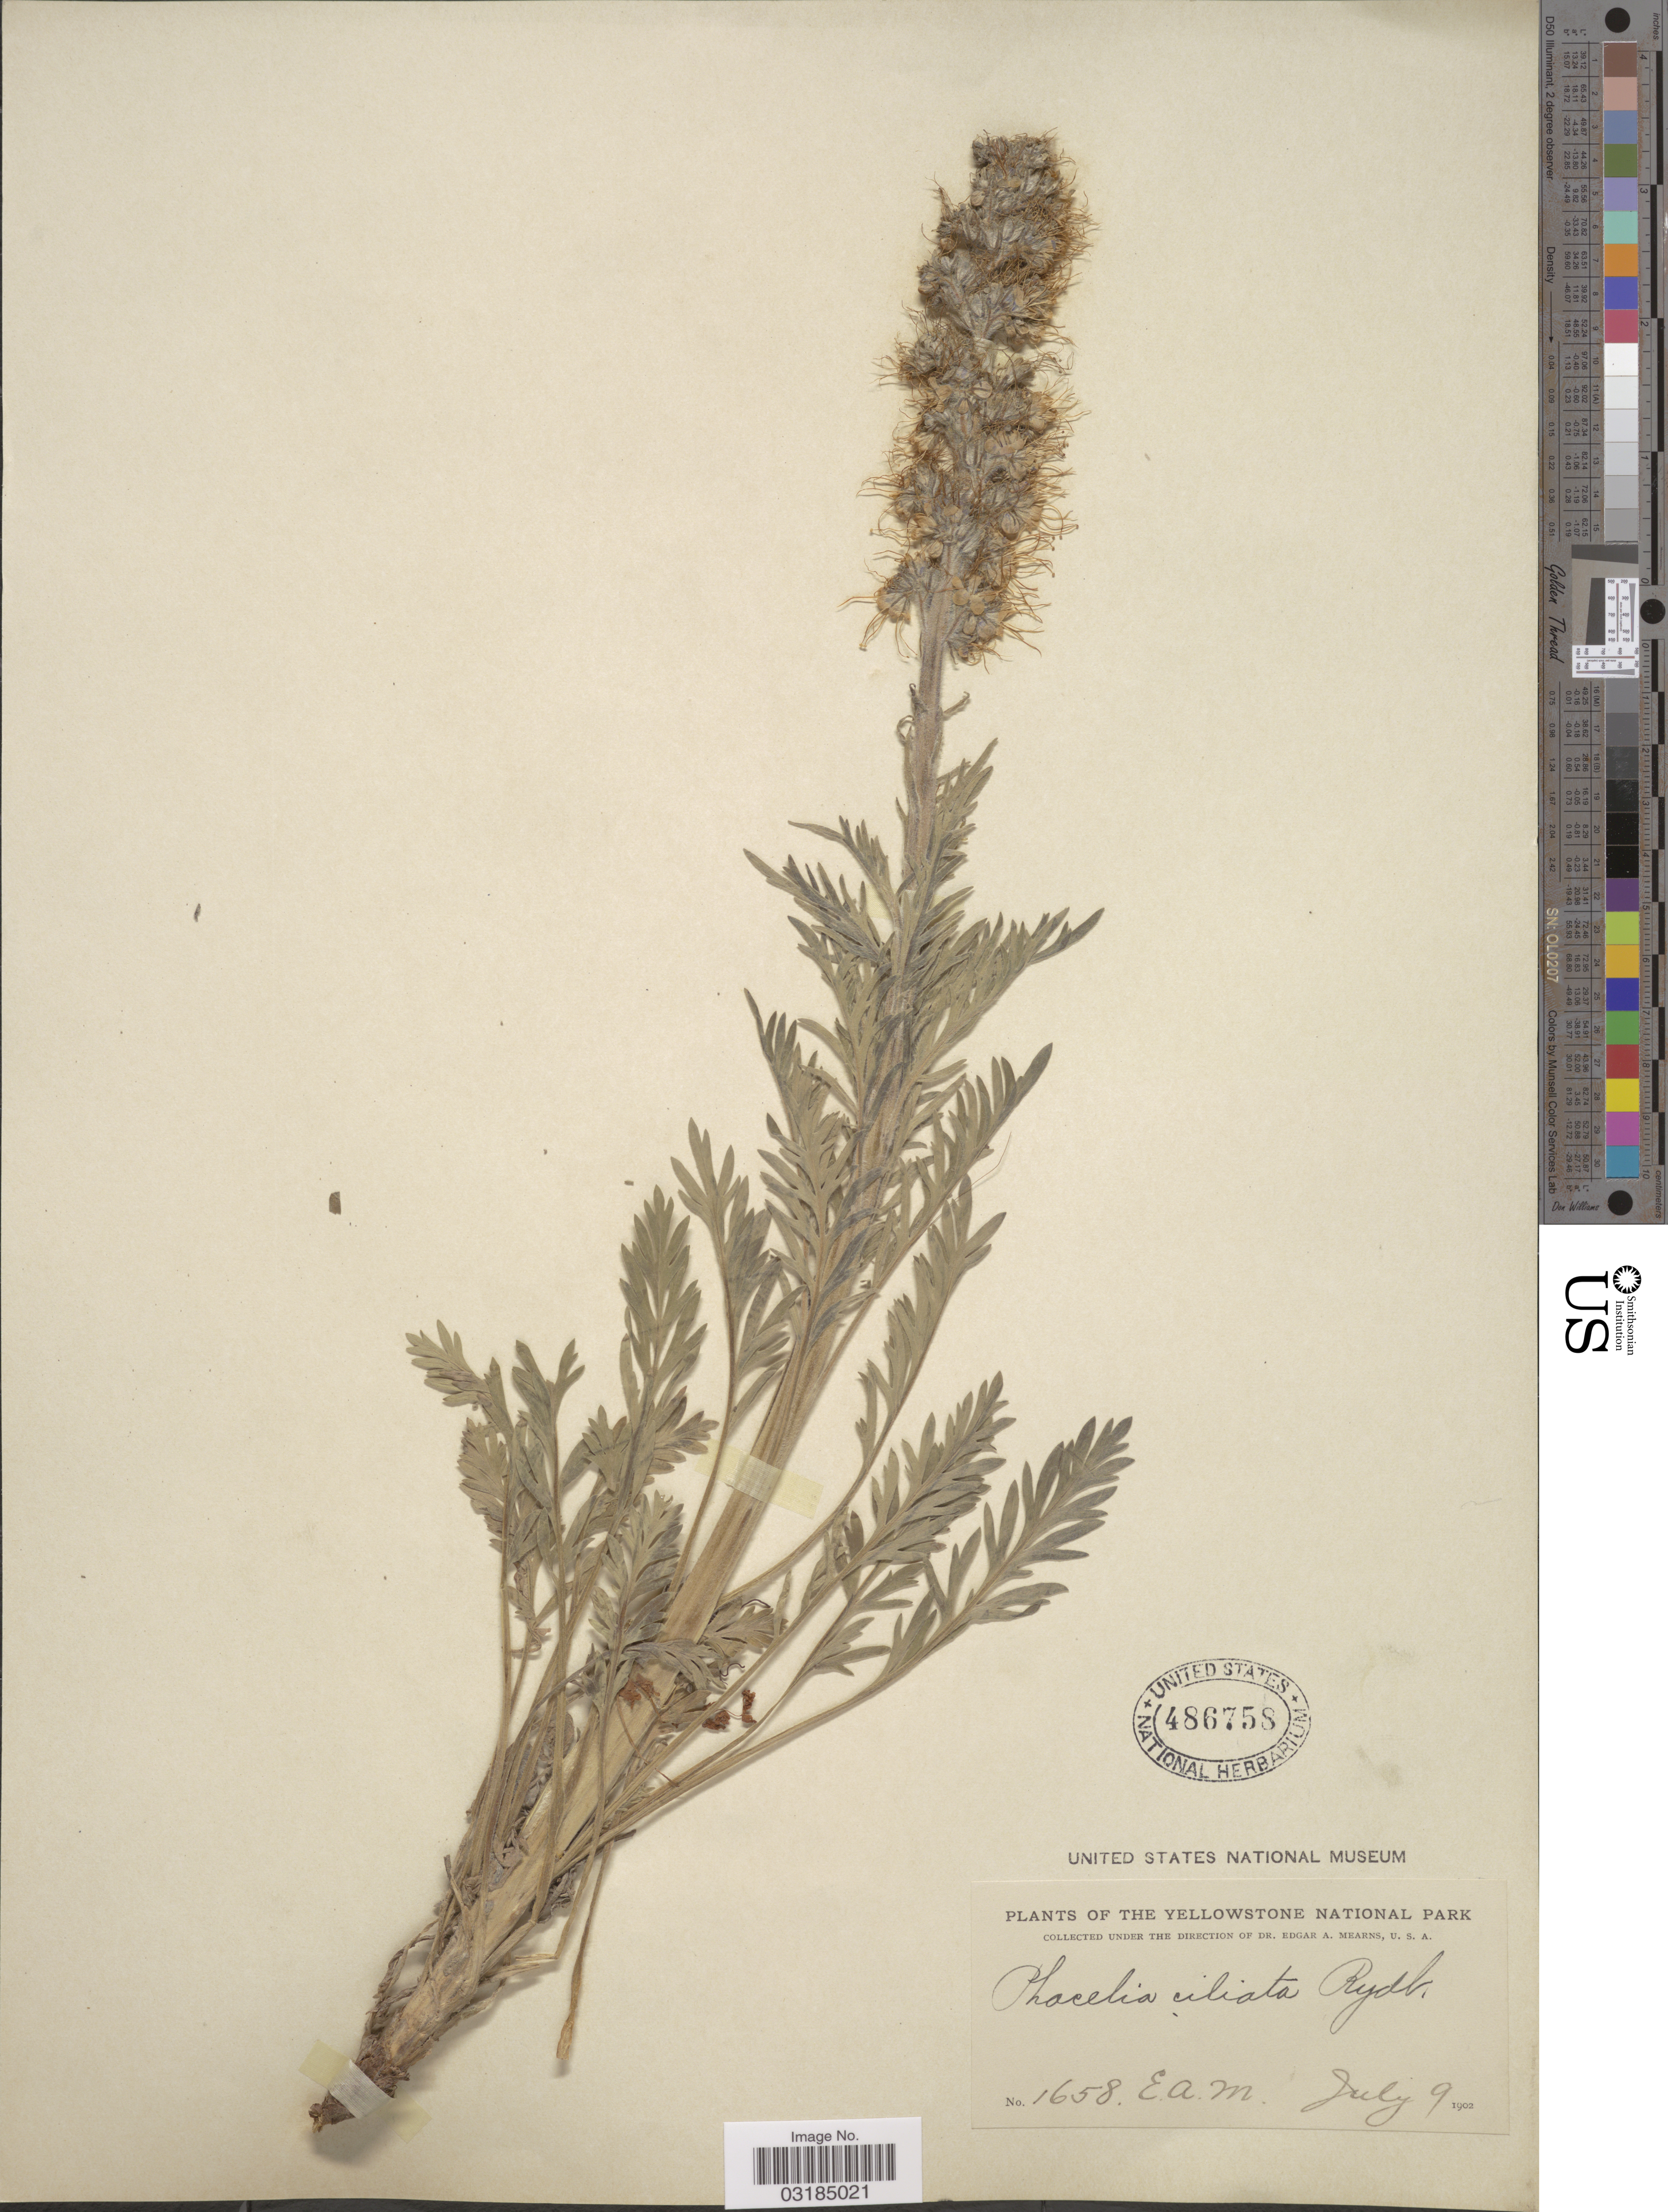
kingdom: Plantae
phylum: Tracheophyta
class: Magnoliopsida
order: Boraginales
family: Hydrophyllaceae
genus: Phacelia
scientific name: Phacelia ciliosa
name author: Rydb.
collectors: E. A. Mearns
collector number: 1658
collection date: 1902-07-09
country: United States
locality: Yellowstone National Park.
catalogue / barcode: US 486758